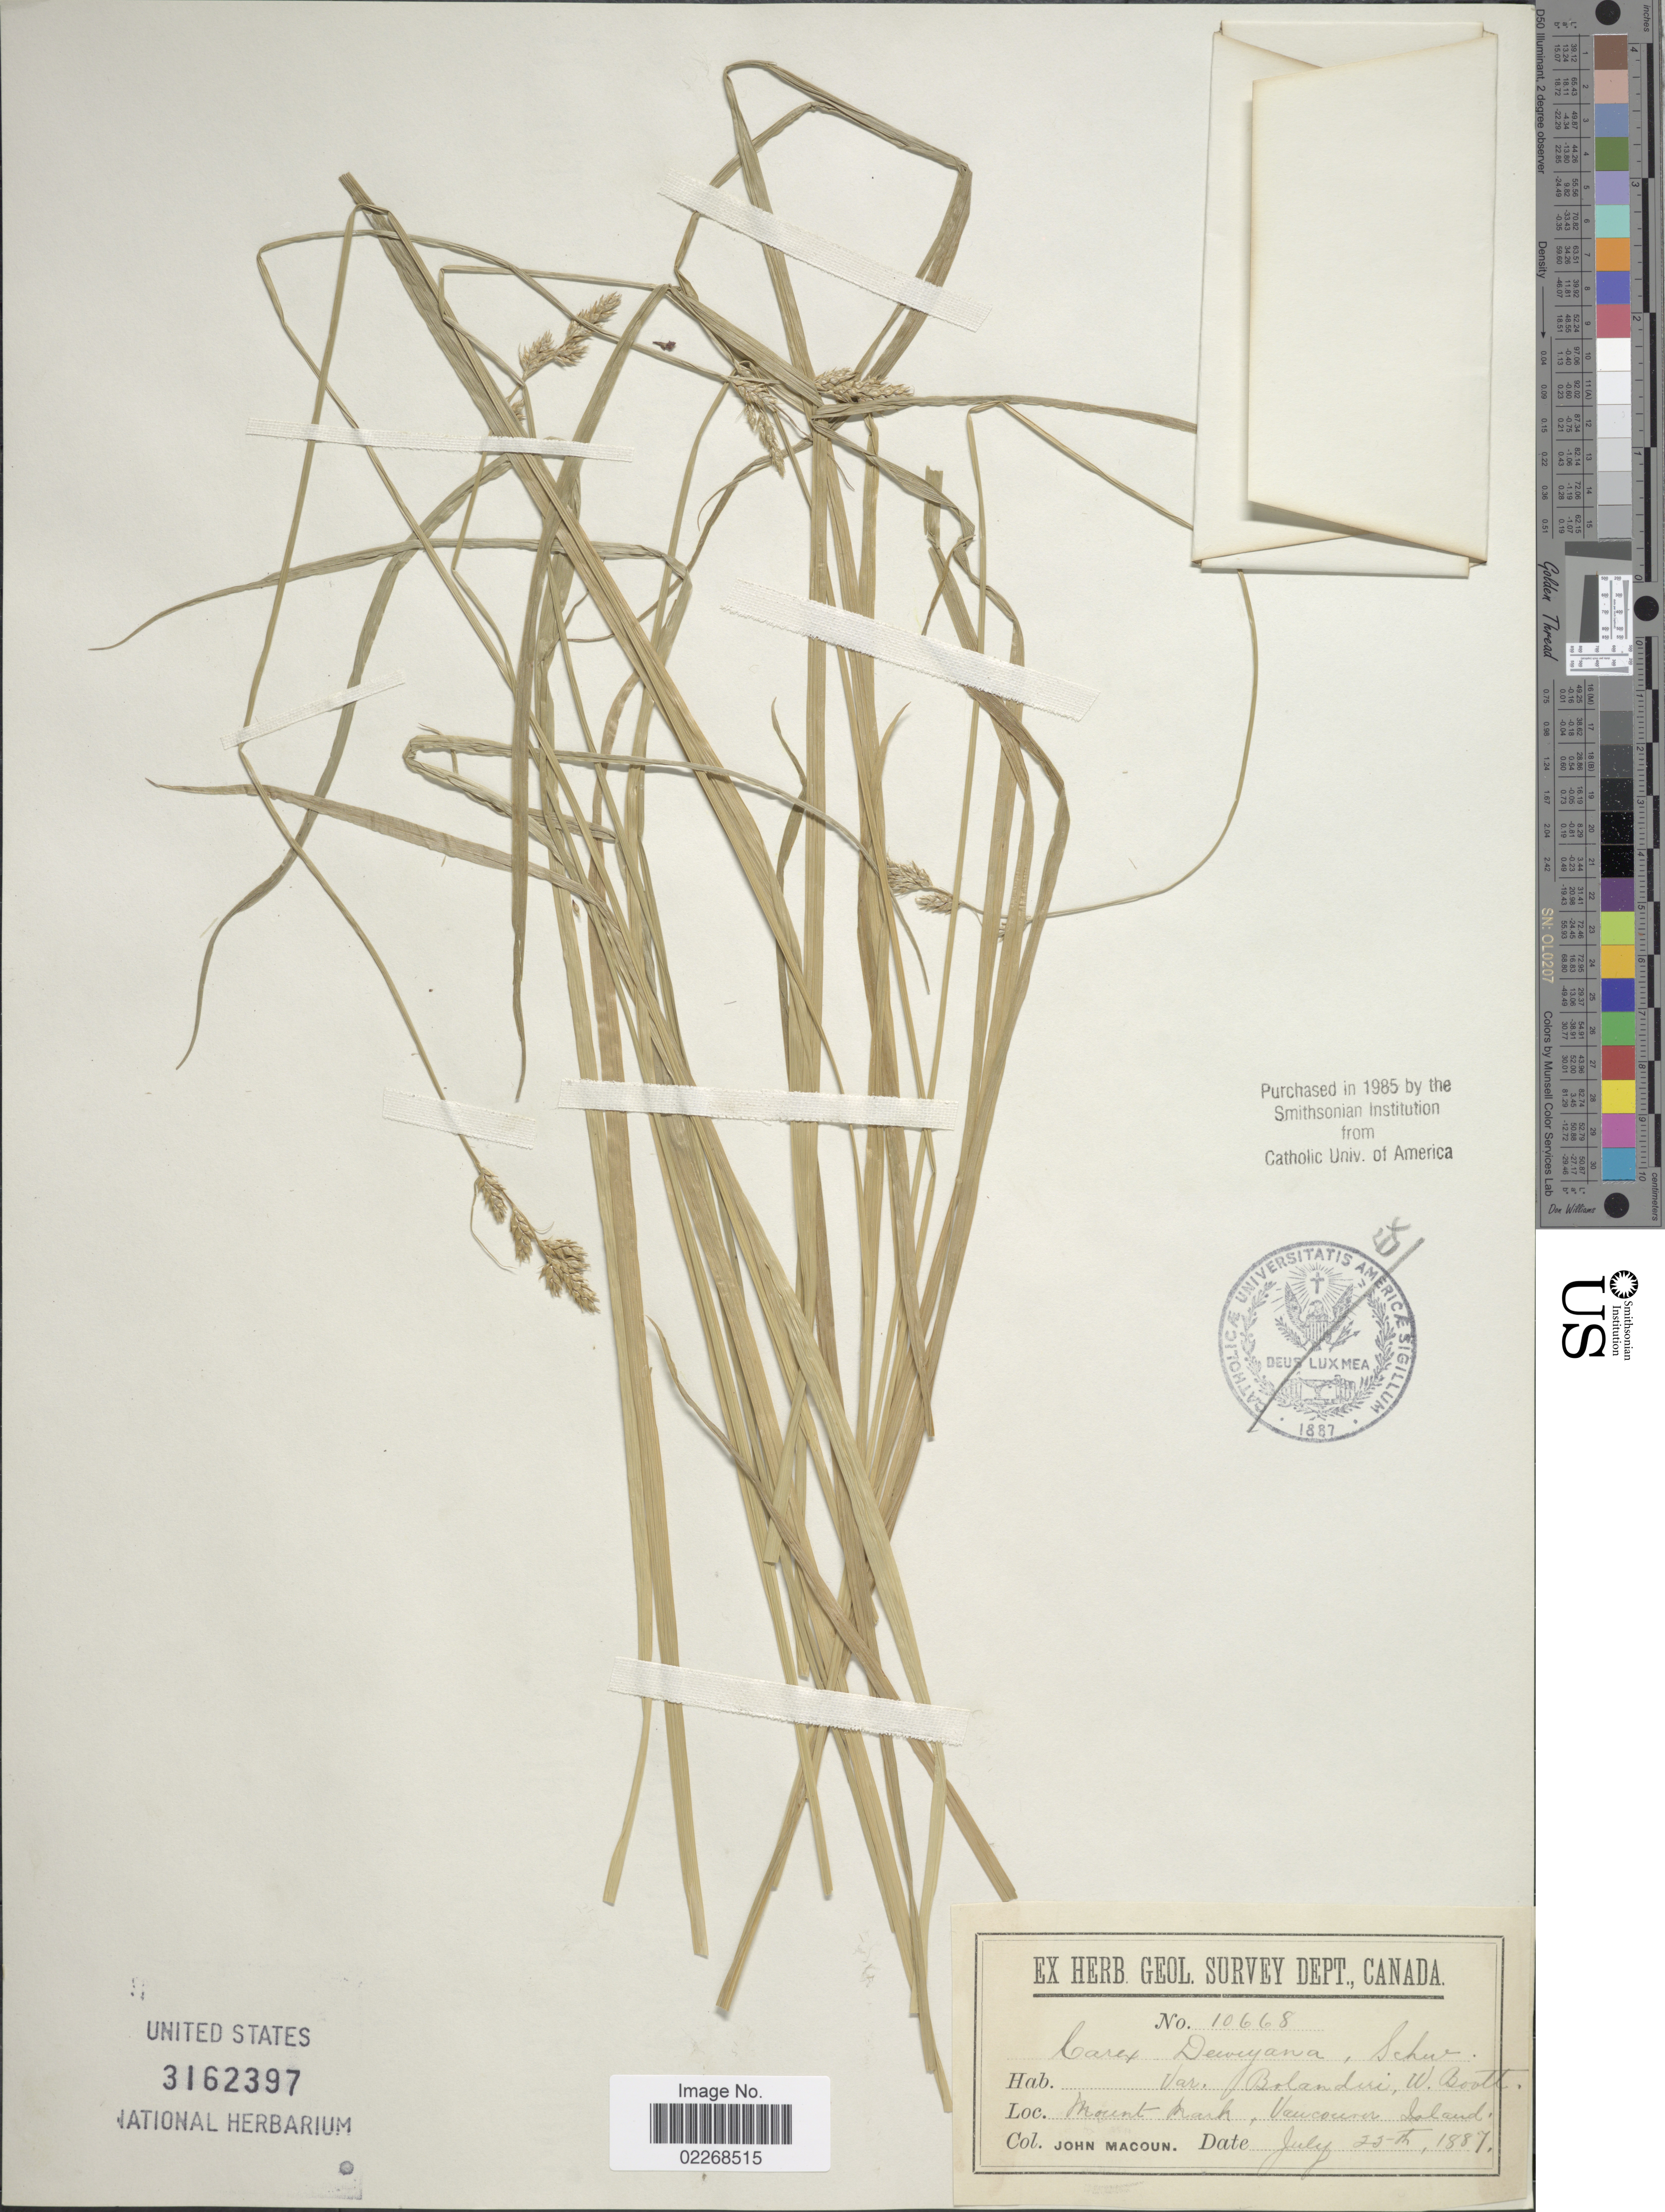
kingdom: Plantae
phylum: Tracheophyta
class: Liliopsida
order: Poales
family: Cyperaceae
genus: Carex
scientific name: Carex deweyana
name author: Schwein.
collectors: J. Macoun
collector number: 10668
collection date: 1887-07-25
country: Canada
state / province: British Columbia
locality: Mount Mark, Vancouver Island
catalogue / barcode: US 3162397